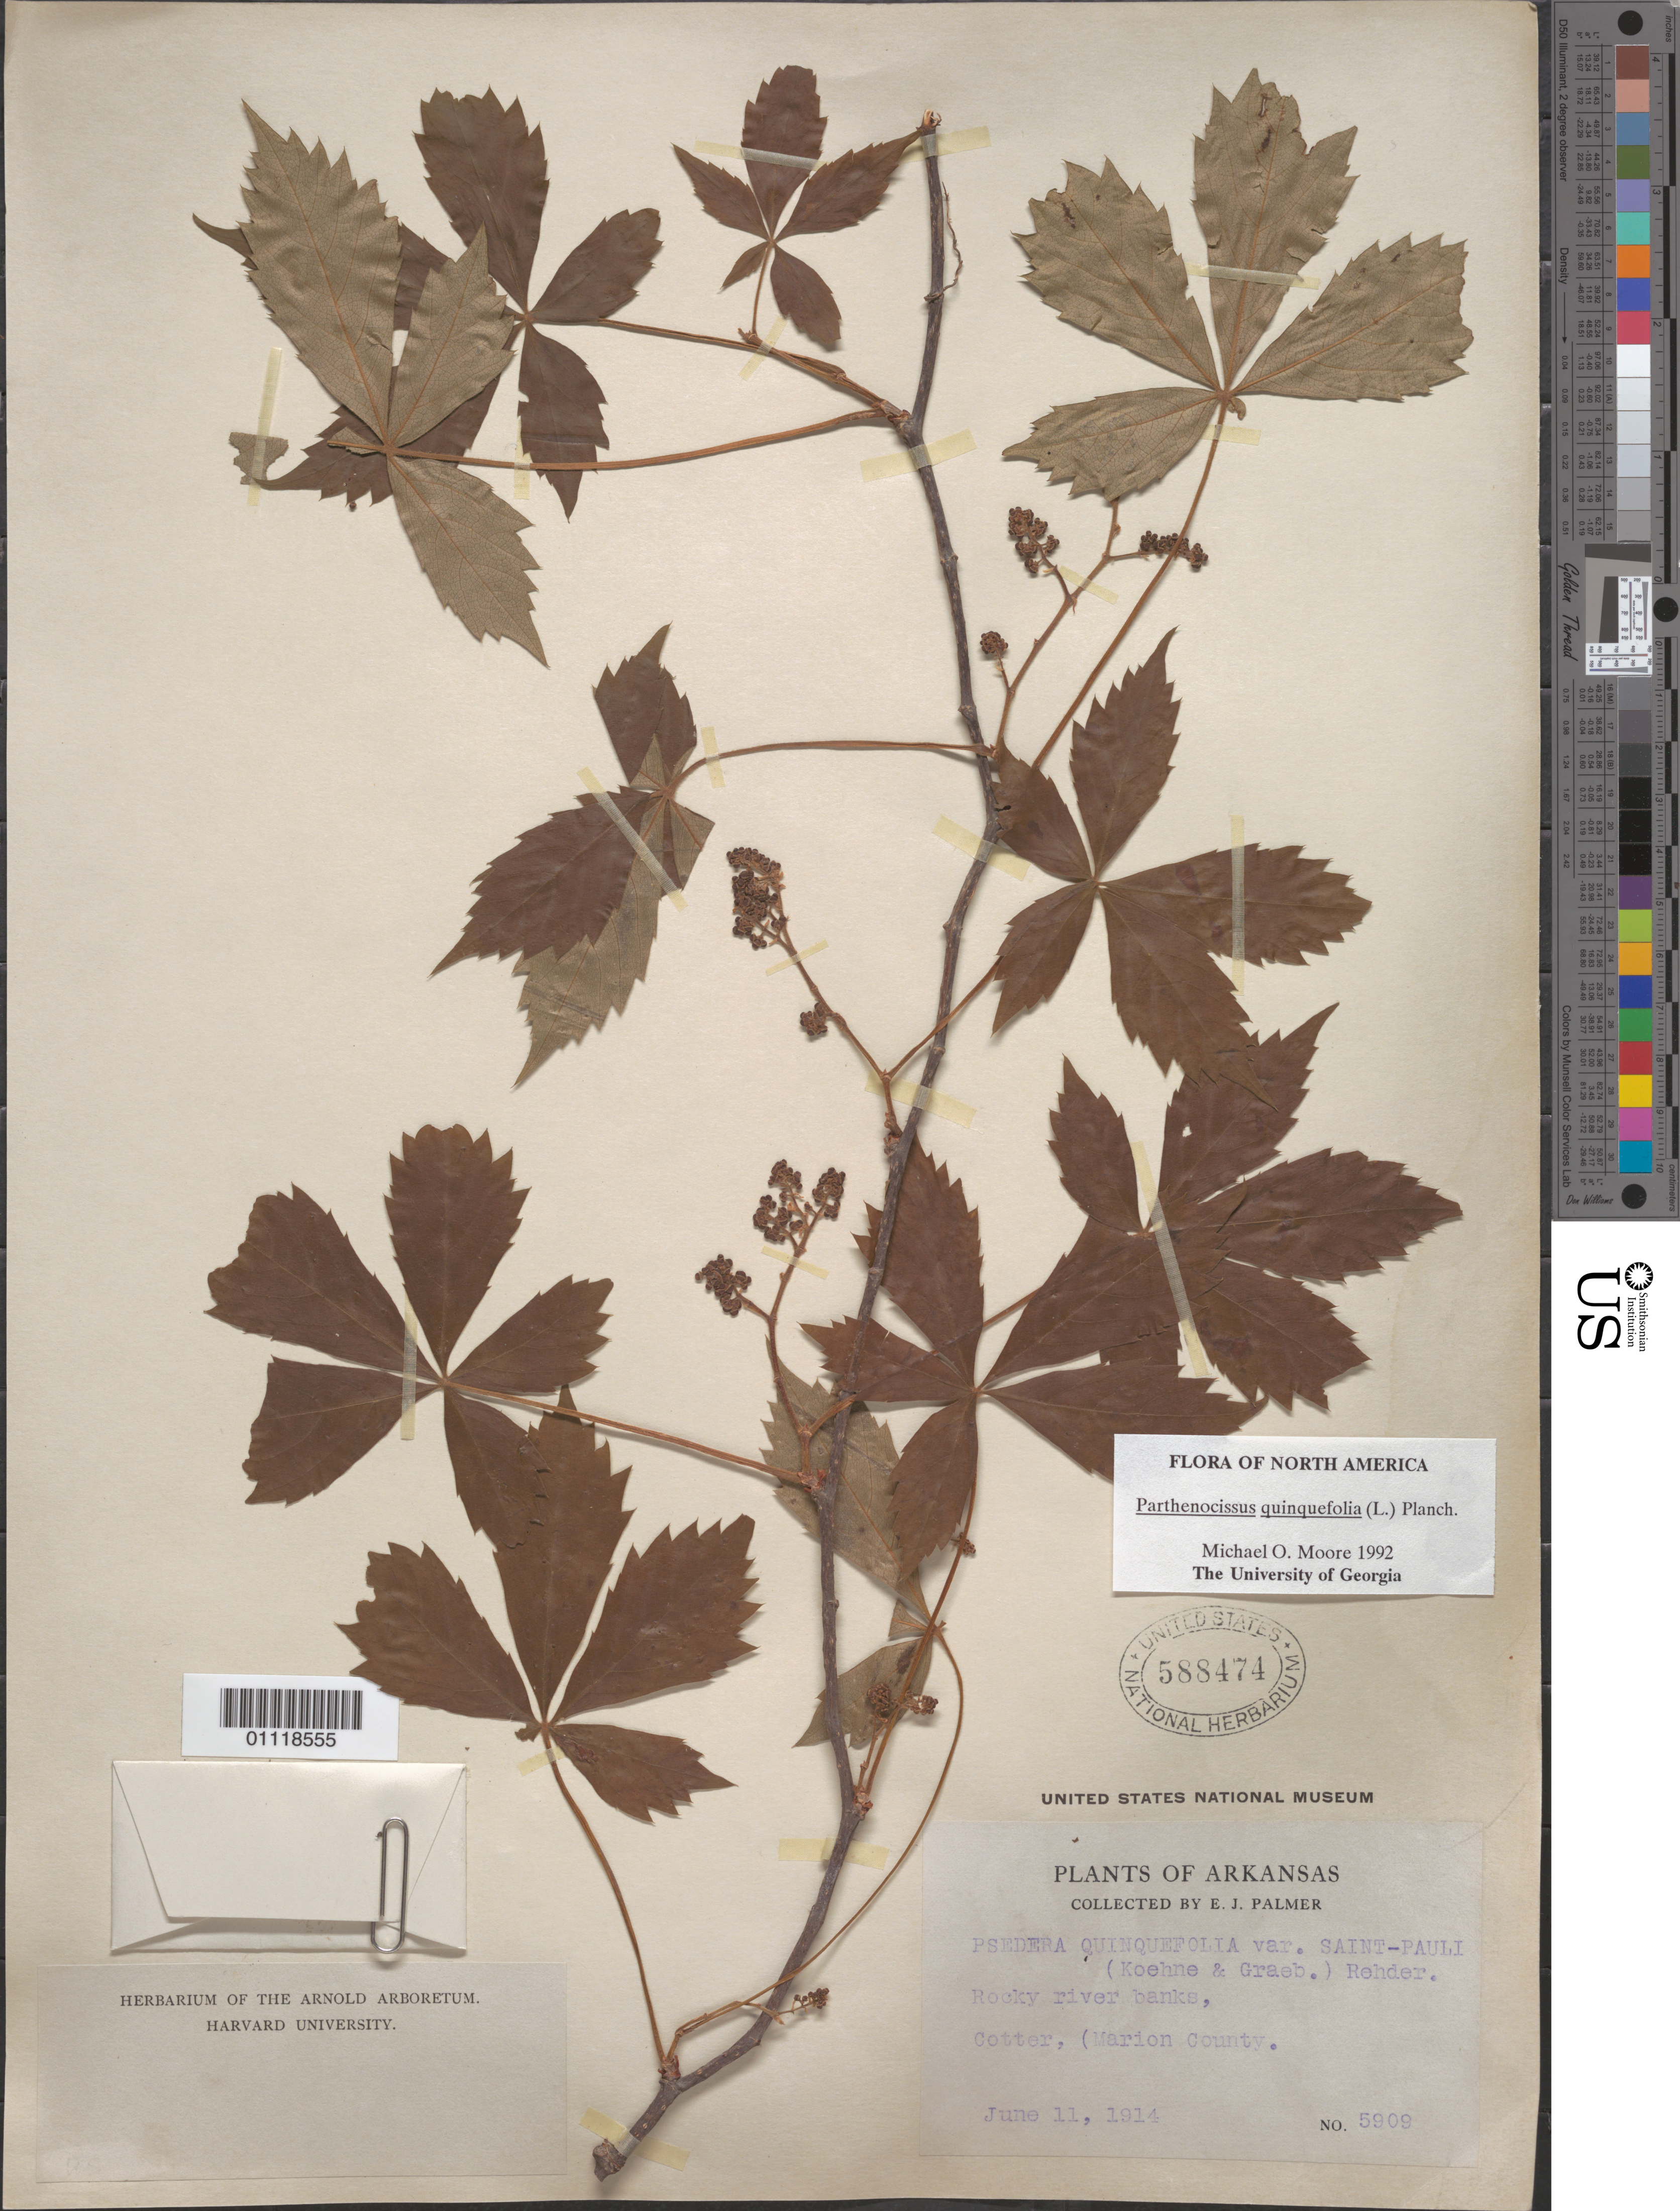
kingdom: Plantae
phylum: Tracheophyta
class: Magnoliopsida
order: Vitales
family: Vitaceae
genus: Parthenocissus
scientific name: Parthenocissus quinquefolia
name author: (L.) Planch.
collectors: E. J. Palmer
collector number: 5909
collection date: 1914-06-11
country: United States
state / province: Arkansas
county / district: Marion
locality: Cotter.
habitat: Rocky river banks.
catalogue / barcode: US 588474